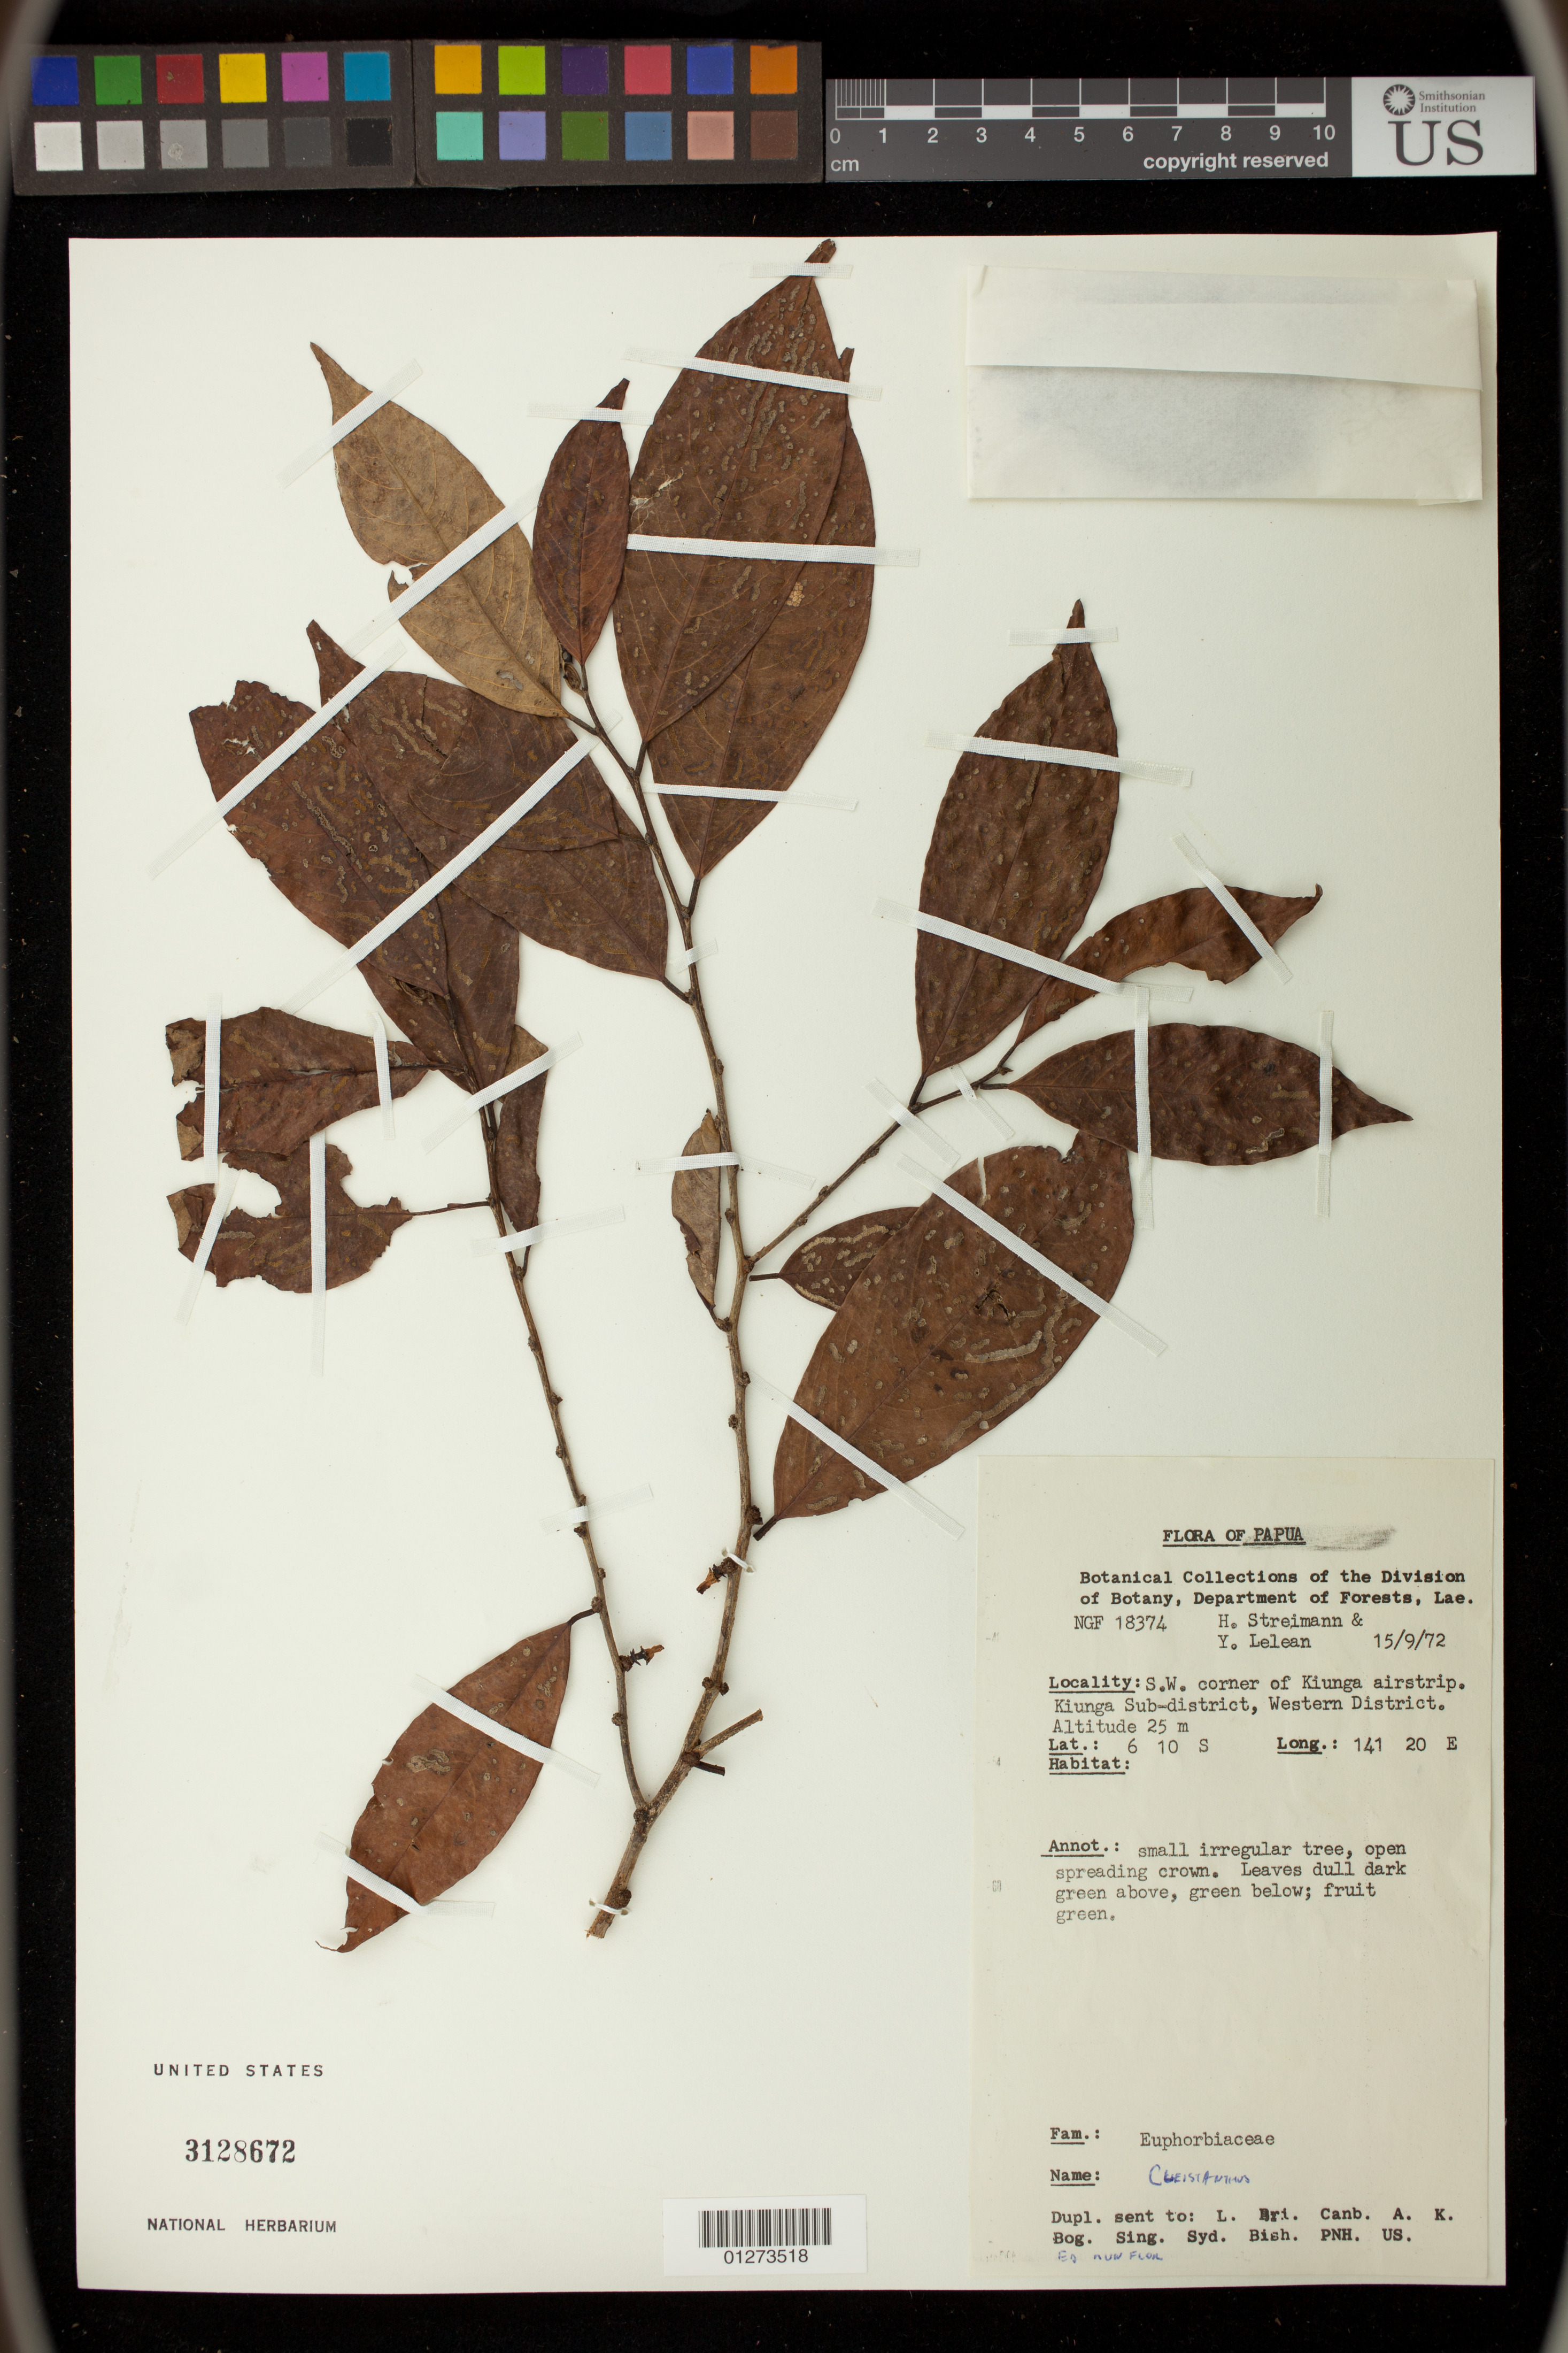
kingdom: Plantae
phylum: Tracheophyta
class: Magnoliopsida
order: Malpighiales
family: Phyllanthaceae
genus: Cleistanthus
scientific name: Cleistanthus sp.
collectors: H. Streimann & Y. Lelean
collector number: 18374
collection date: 1975-09-15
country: Papua New Guinea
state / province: Western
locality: S.W. corner of Kiunga airstrip. Kiunga Sub-district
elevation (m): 25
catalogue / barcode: US 3128672